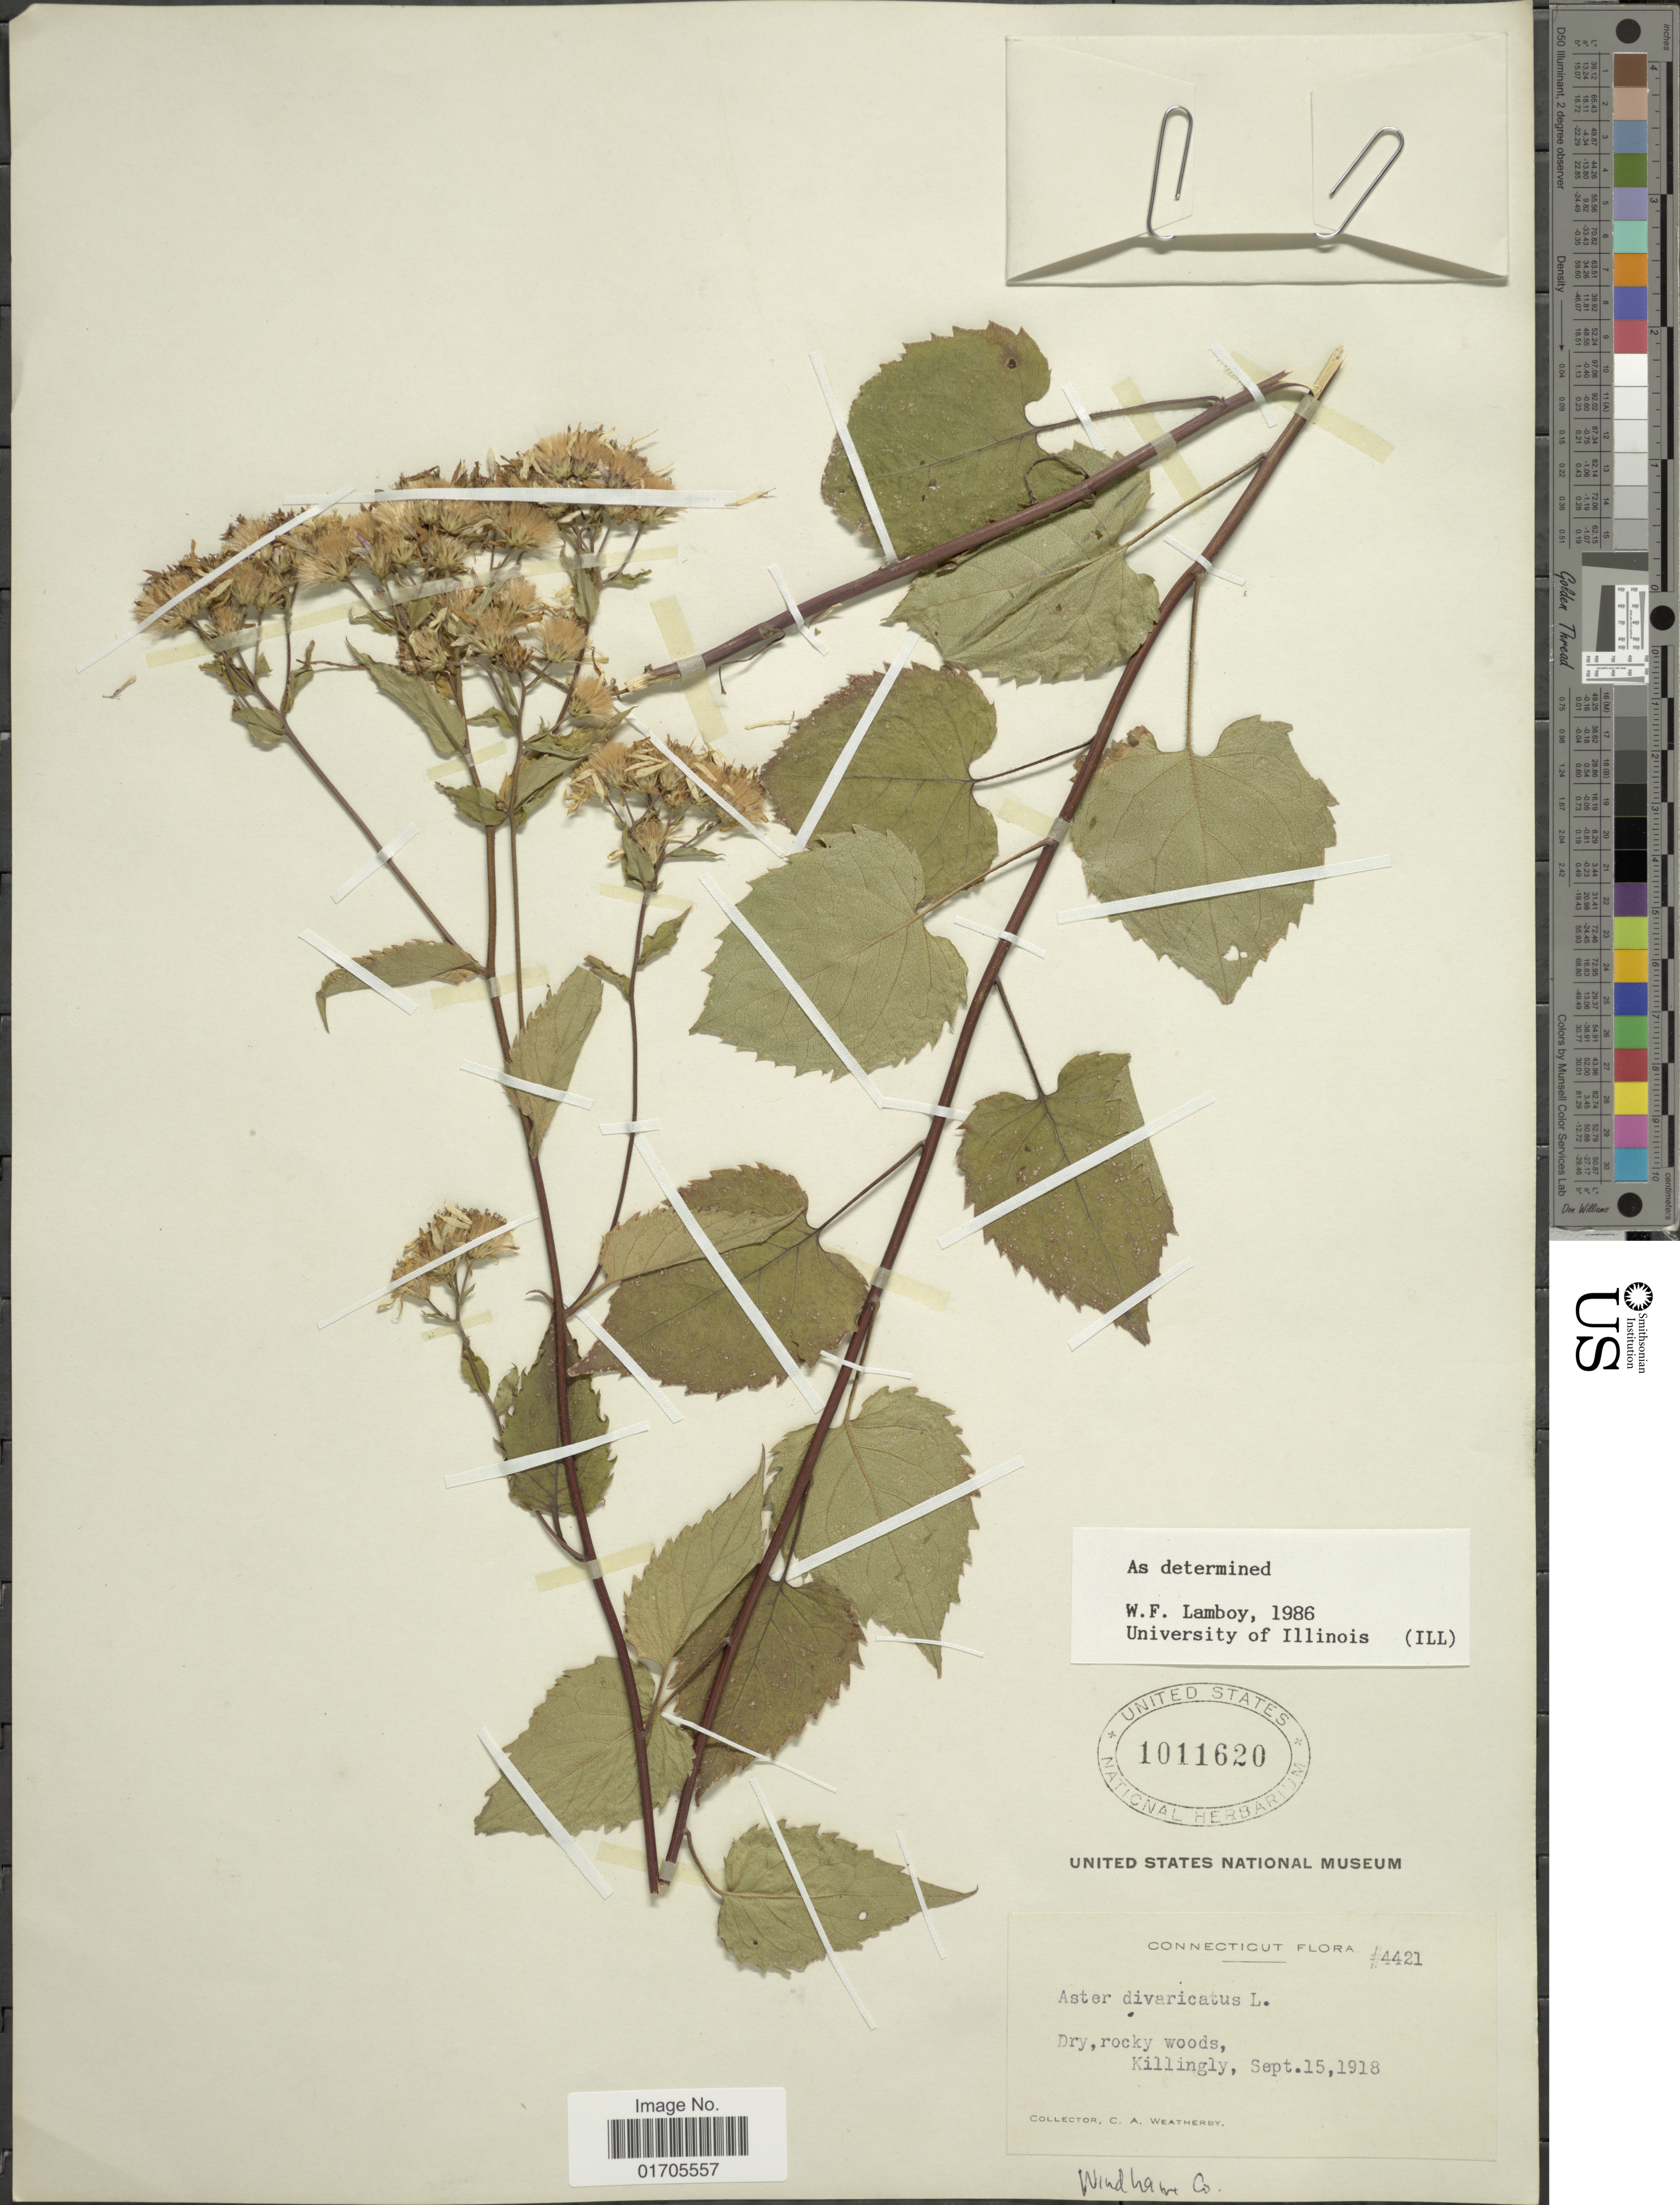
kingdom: Plantae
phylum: Tracheophyta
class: Magnoliopsida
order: Asterales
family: Asteraceae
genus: Eurybia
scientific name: Eurybia divaricata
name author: (L.) G.L. Nesom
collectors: C. A. Weatherby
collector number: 4421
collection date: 1918-09-15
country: United States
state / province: Connecticut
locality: Connecticut. Dry, rocky woods, Killingly. Windham Co.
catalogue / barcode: US 1011620